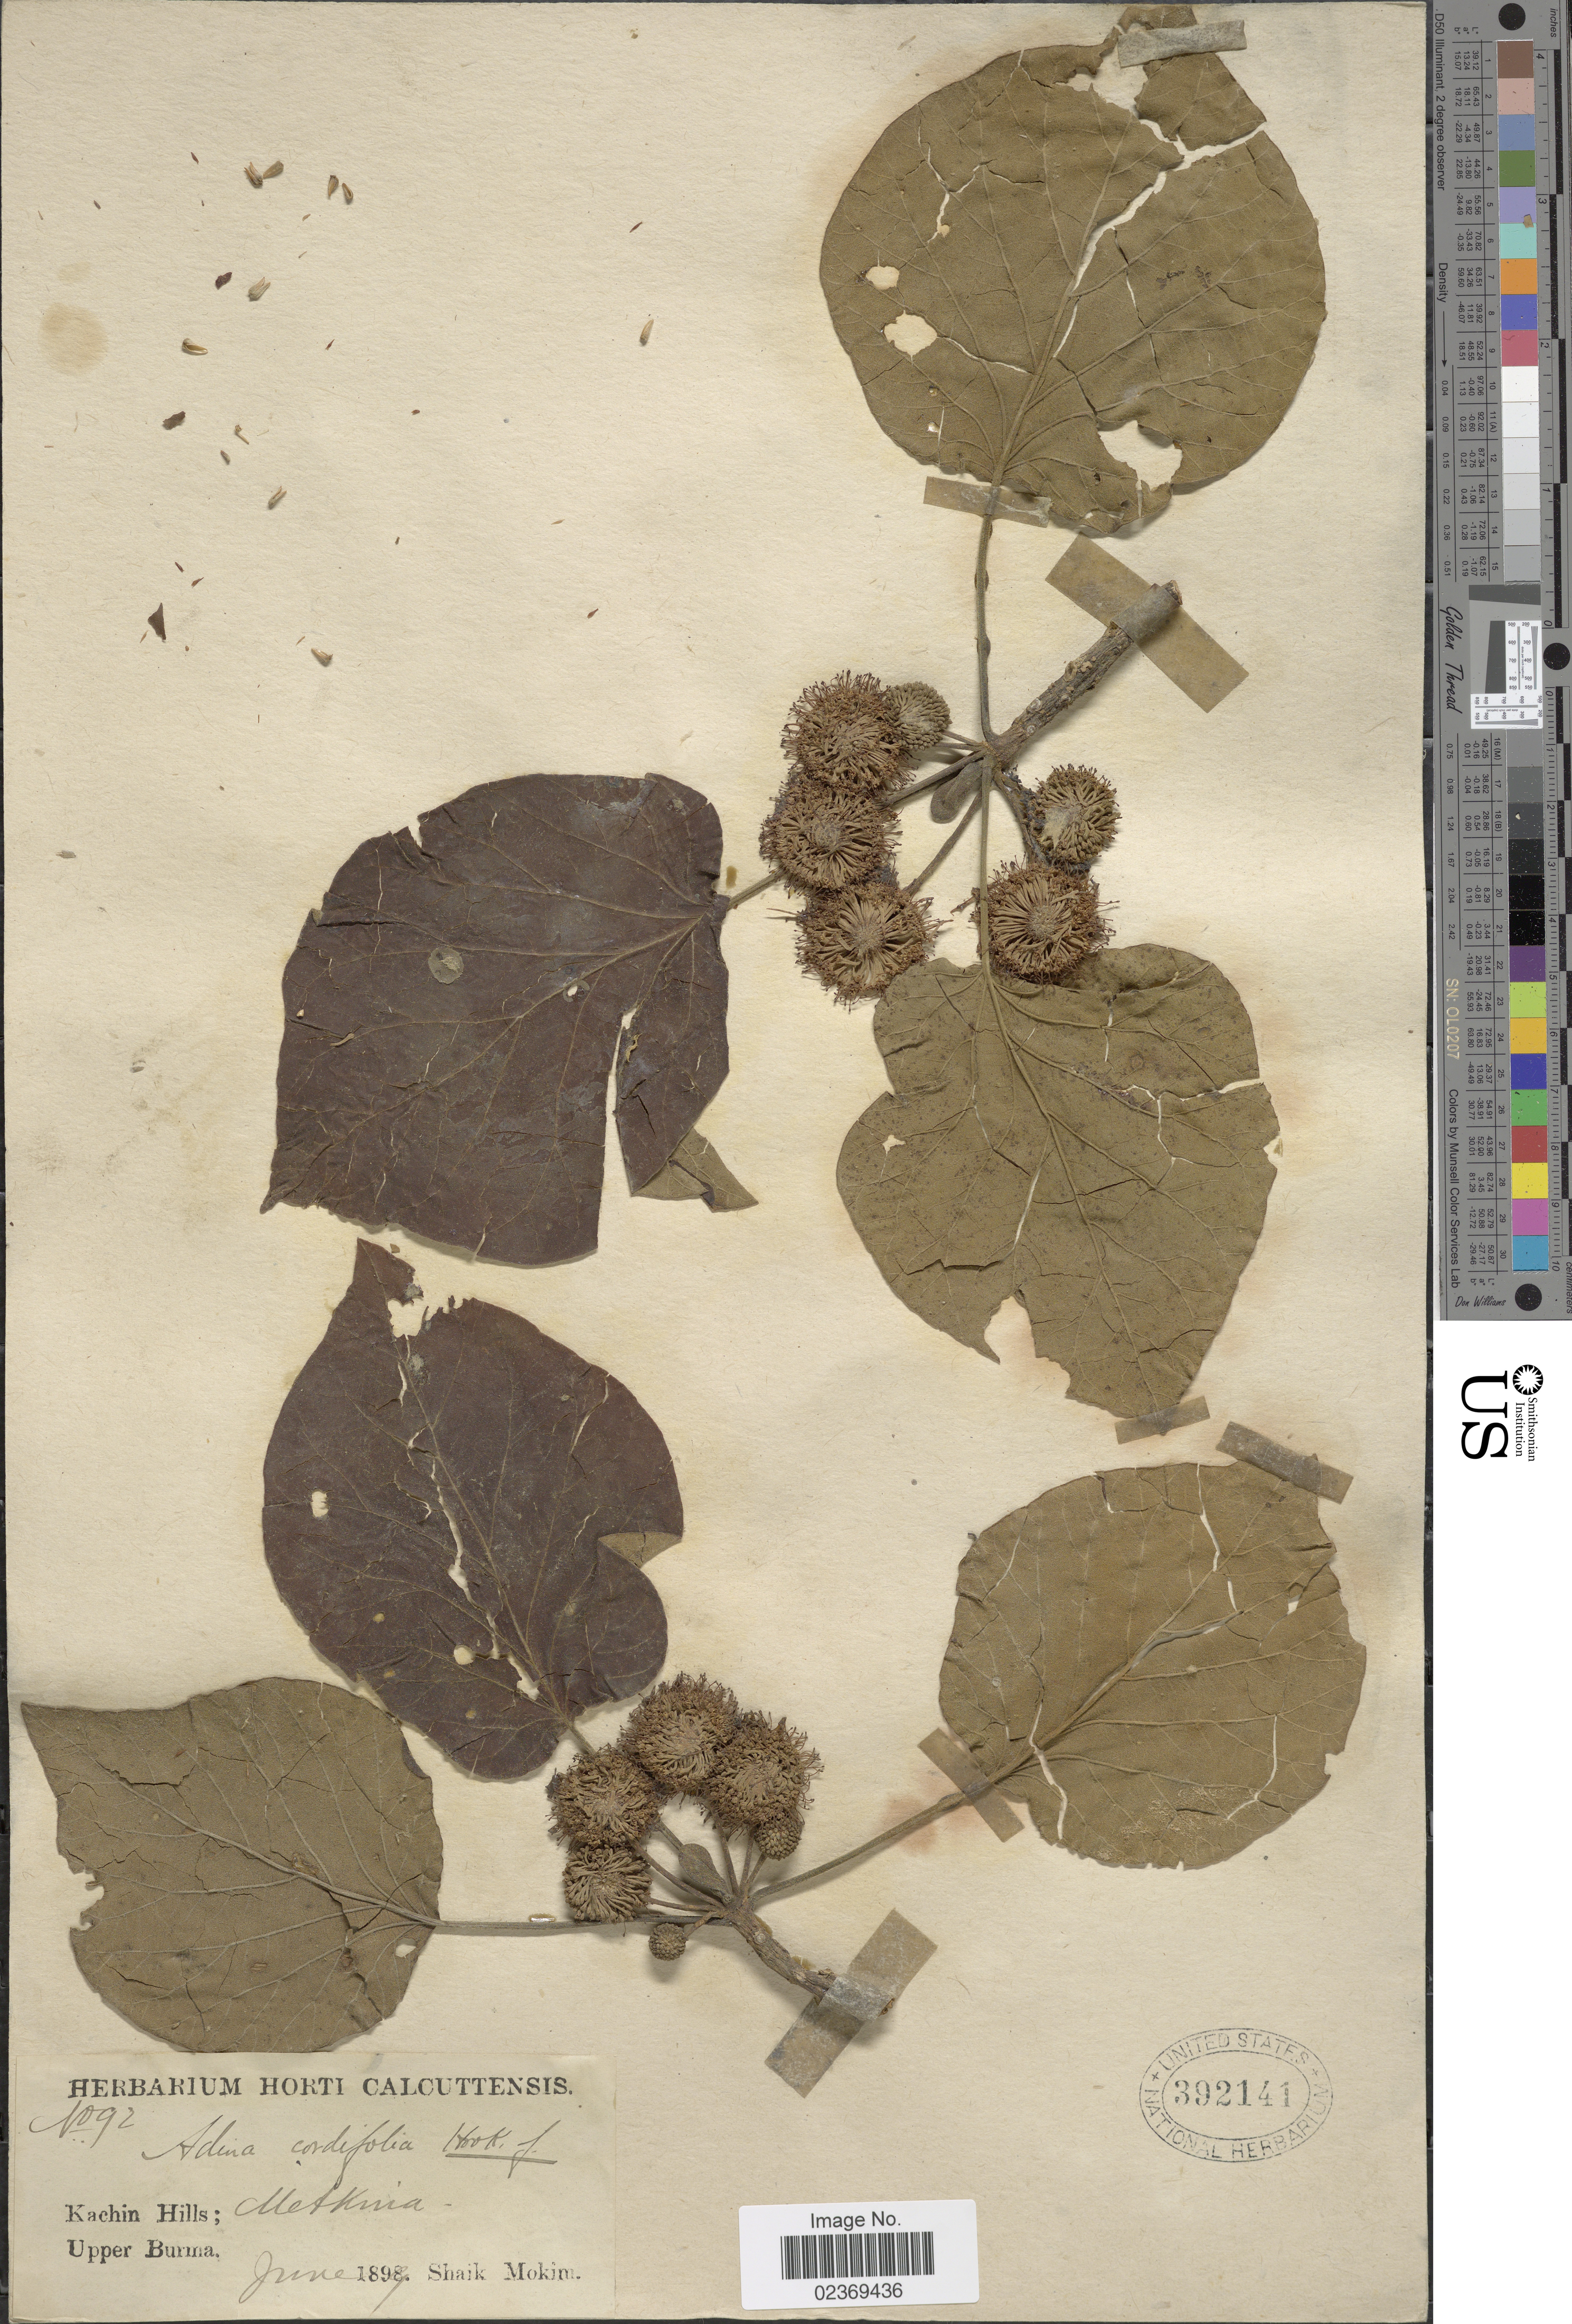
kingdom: Plantae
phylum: Tracheophyta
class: Magnoliopsida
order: Gentianales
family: Rubiaceae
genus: Adina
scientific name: Adina cordifolia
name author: (Roxb.) Hook. f. & Benth.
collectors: S. Mokim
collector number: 92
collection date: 1899-06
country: Myanmar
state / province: Kachin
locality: Kachin Hills; MetKina, Upper Burma.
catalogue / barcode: US 392141